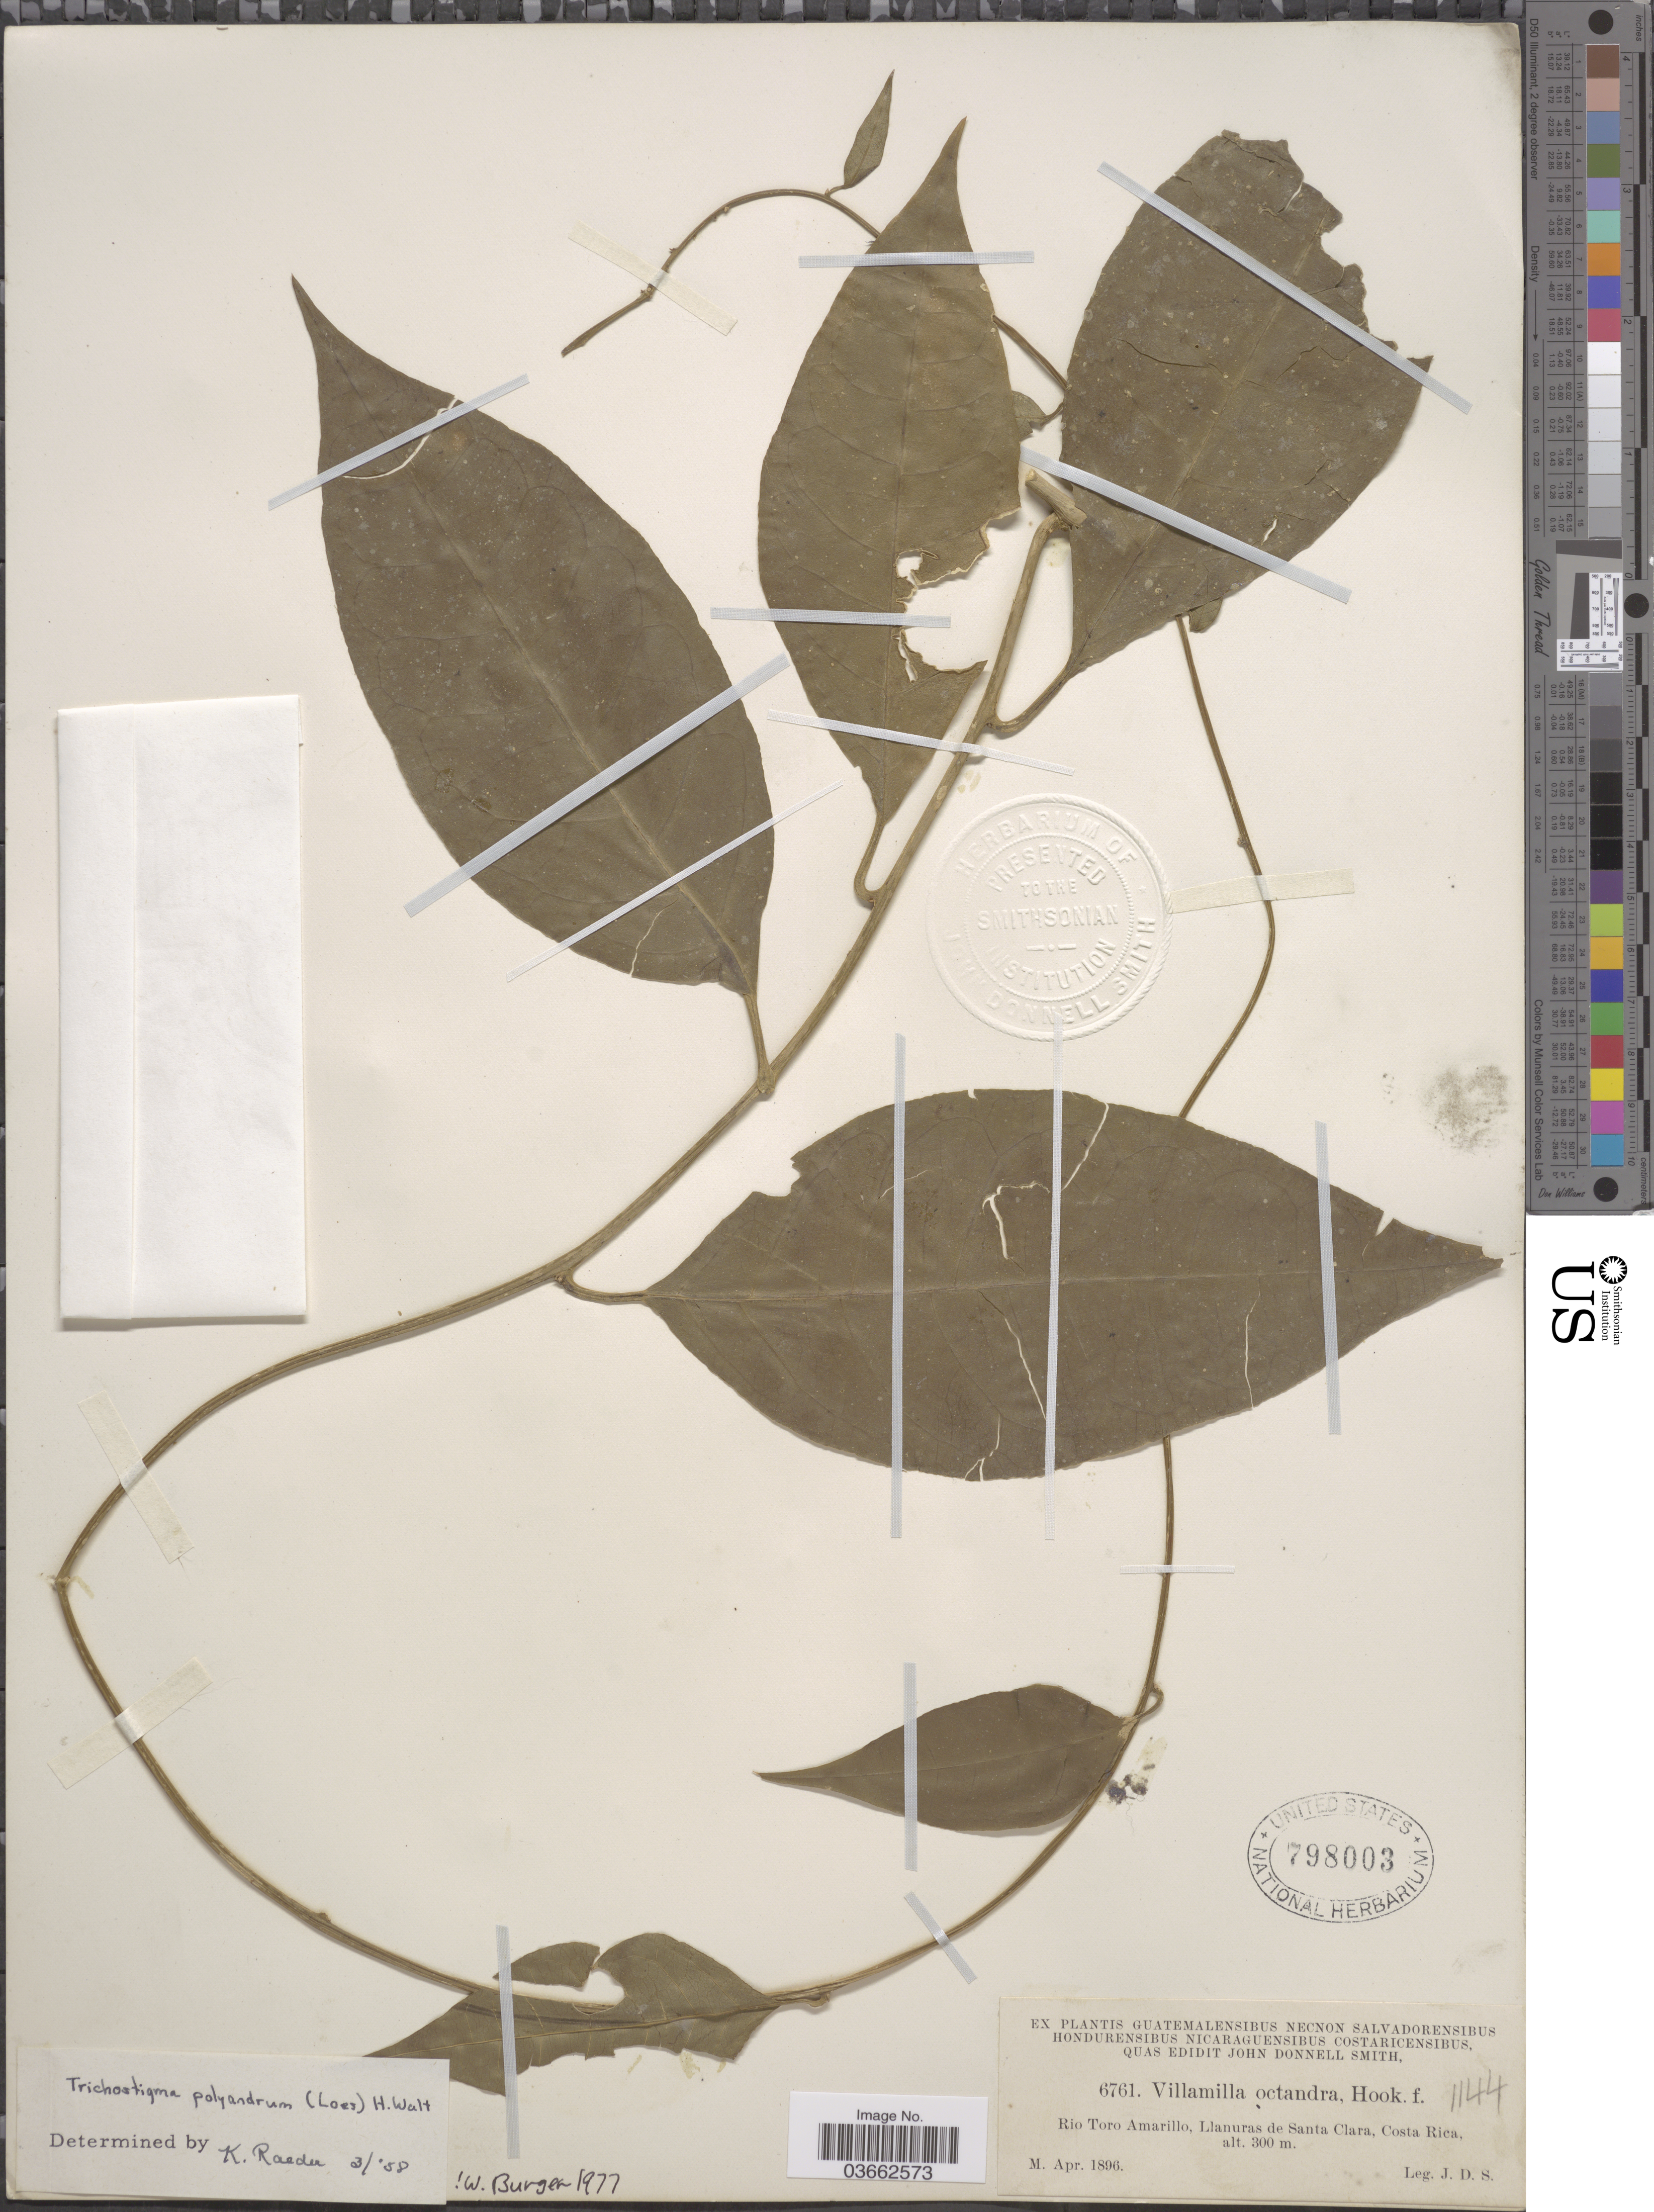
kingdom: Plantae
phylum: Tracheophyta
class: Magnoliopsida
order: Caryophyllales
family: Phytolaccaceae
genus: Trichostigma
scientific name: Trichostigma polyandrum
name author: (Loes.) H. Walter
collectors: J. Donnell Smith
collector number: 6761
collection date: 1896-04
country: Costa Rica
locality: Rio Toro Amarillo, Llanuras de Santa Clara.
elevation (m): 300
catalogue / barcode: US 798003